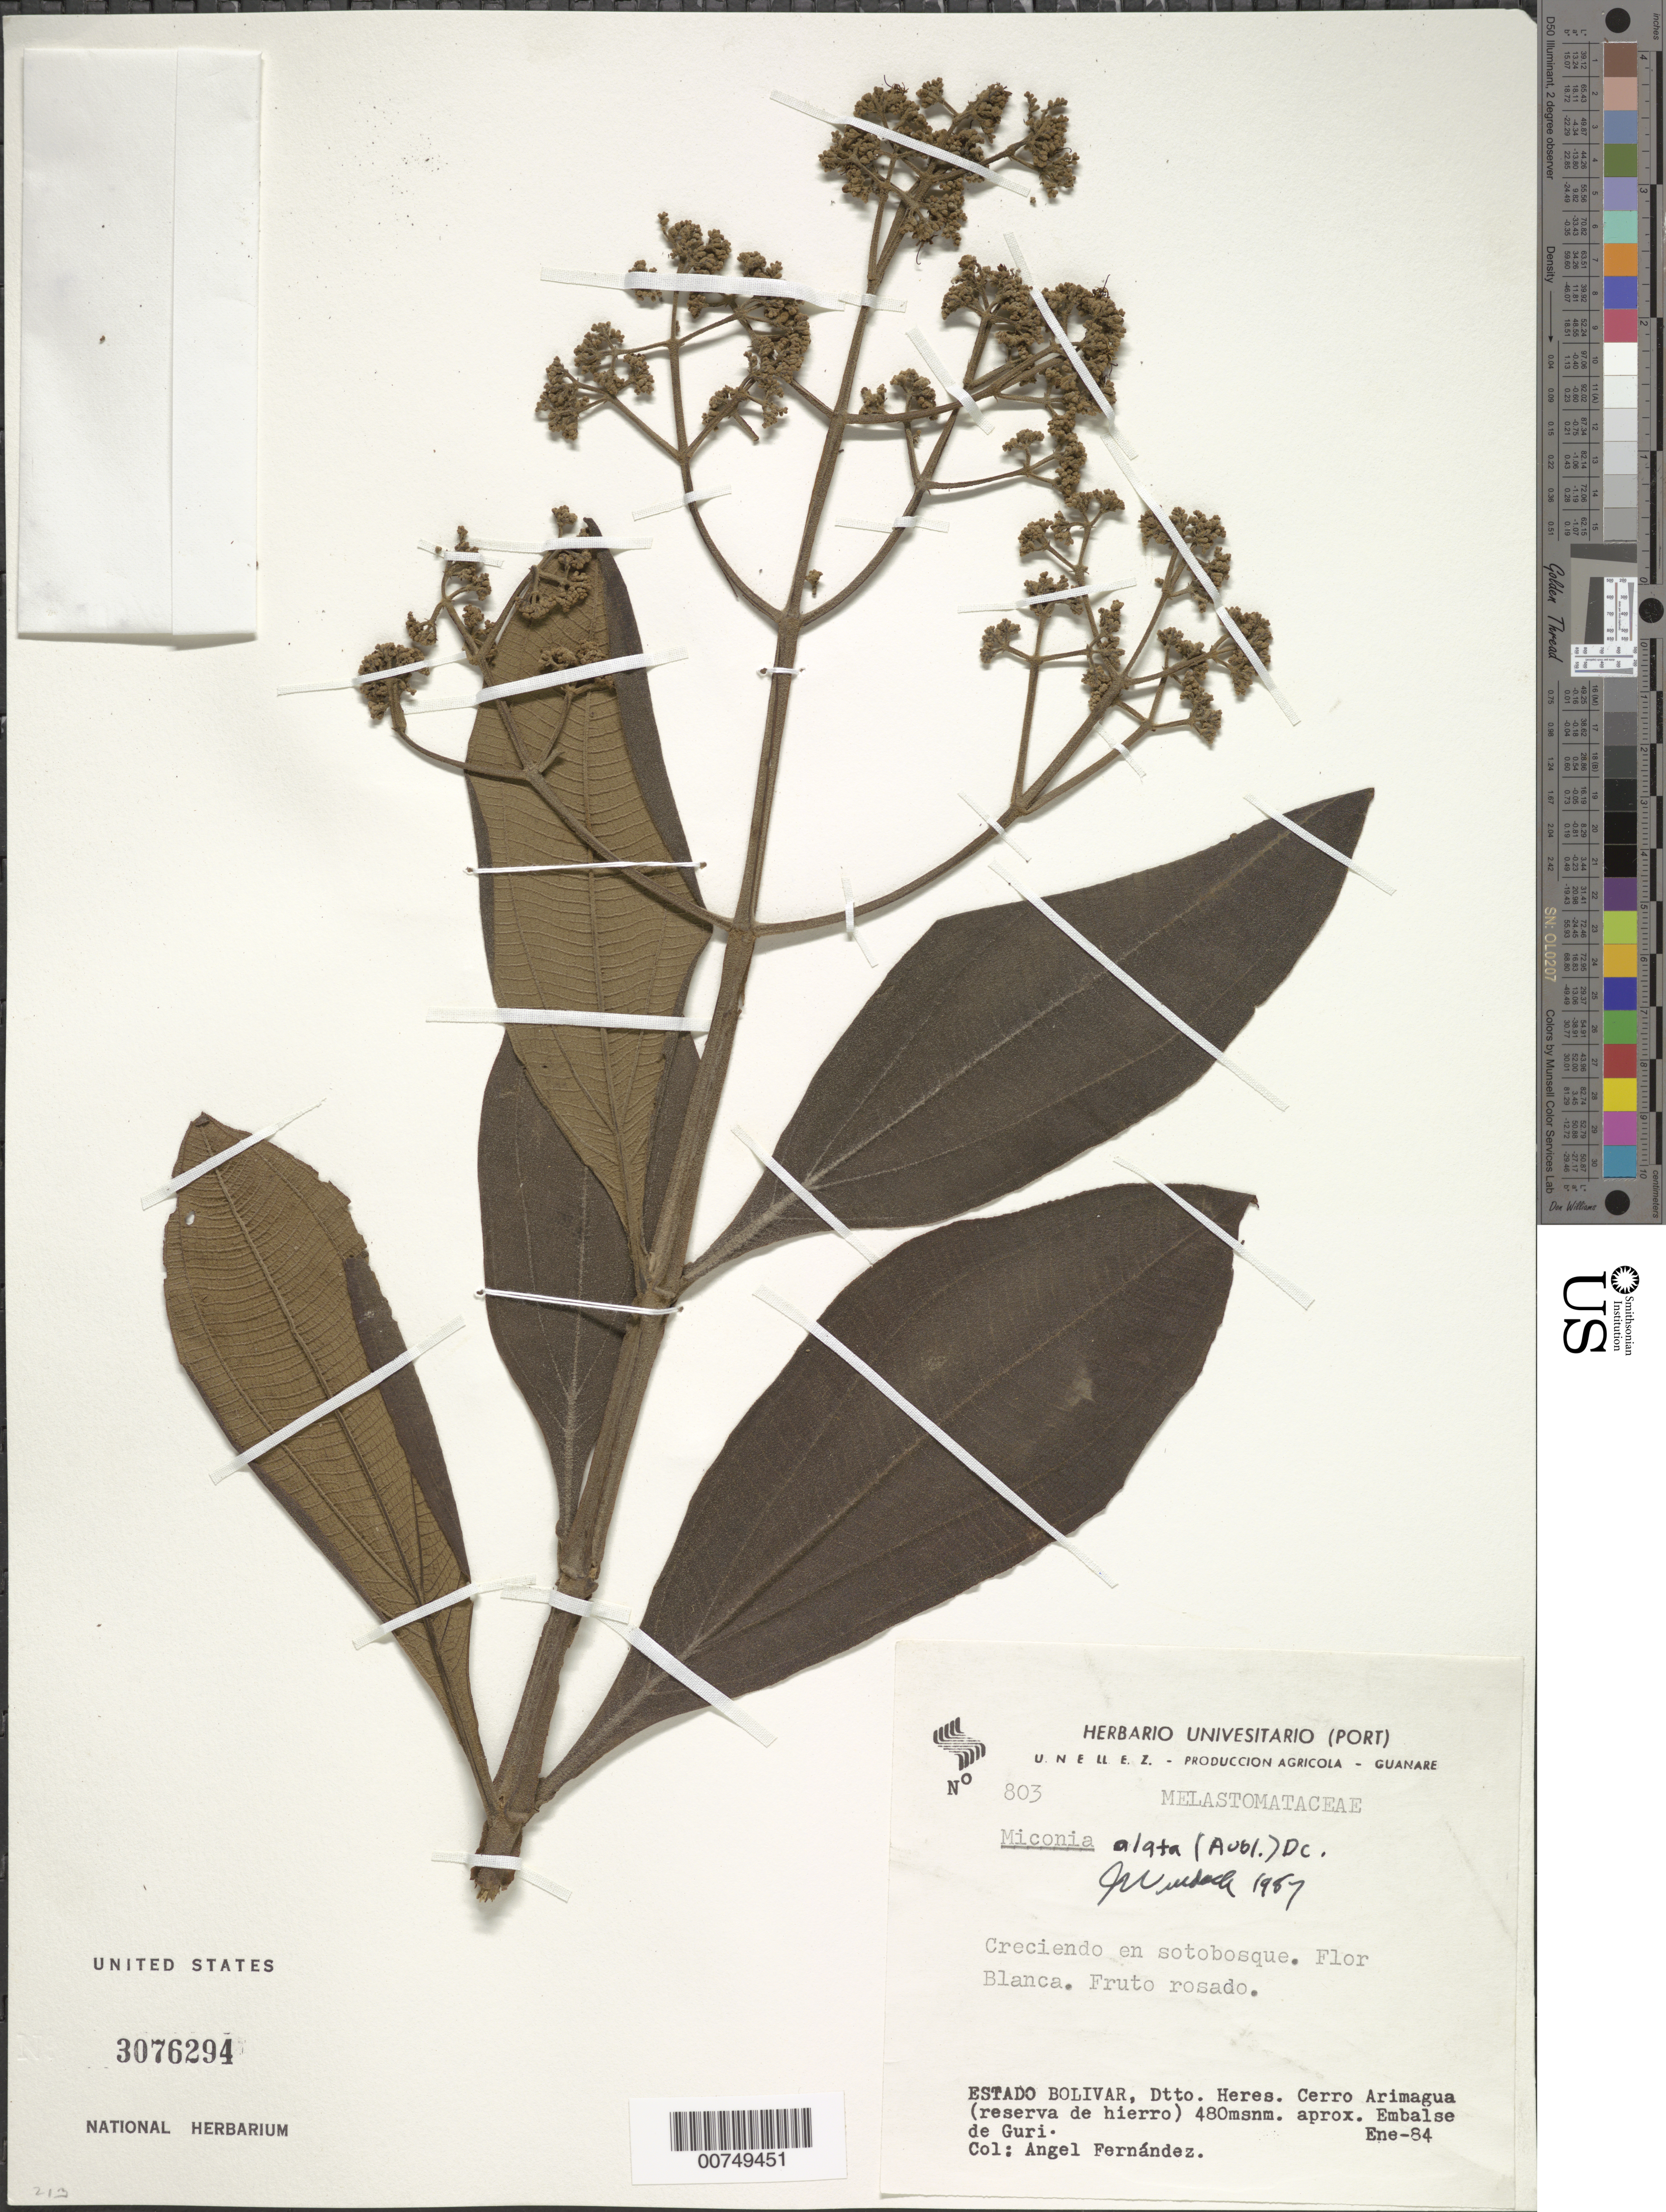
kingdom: Plantae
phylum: Tracheophyta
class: Magnoliopsida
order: Myrtales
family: Melastomataceae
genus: Miconia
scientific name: Miconia alata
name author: (Aubl.) DC.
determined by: Wurdack, John J., (US), US (UNITED STATES)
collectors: A. Fernández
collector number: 803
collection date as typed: Jan-84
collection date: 1984-01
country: Venezuela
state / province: Bolívar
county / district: Heres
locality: Cerro Arimagua (reserva de hierro), embalse de Guri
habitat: Creciendo en sotobosque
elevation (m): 480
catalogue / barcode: US 3076294